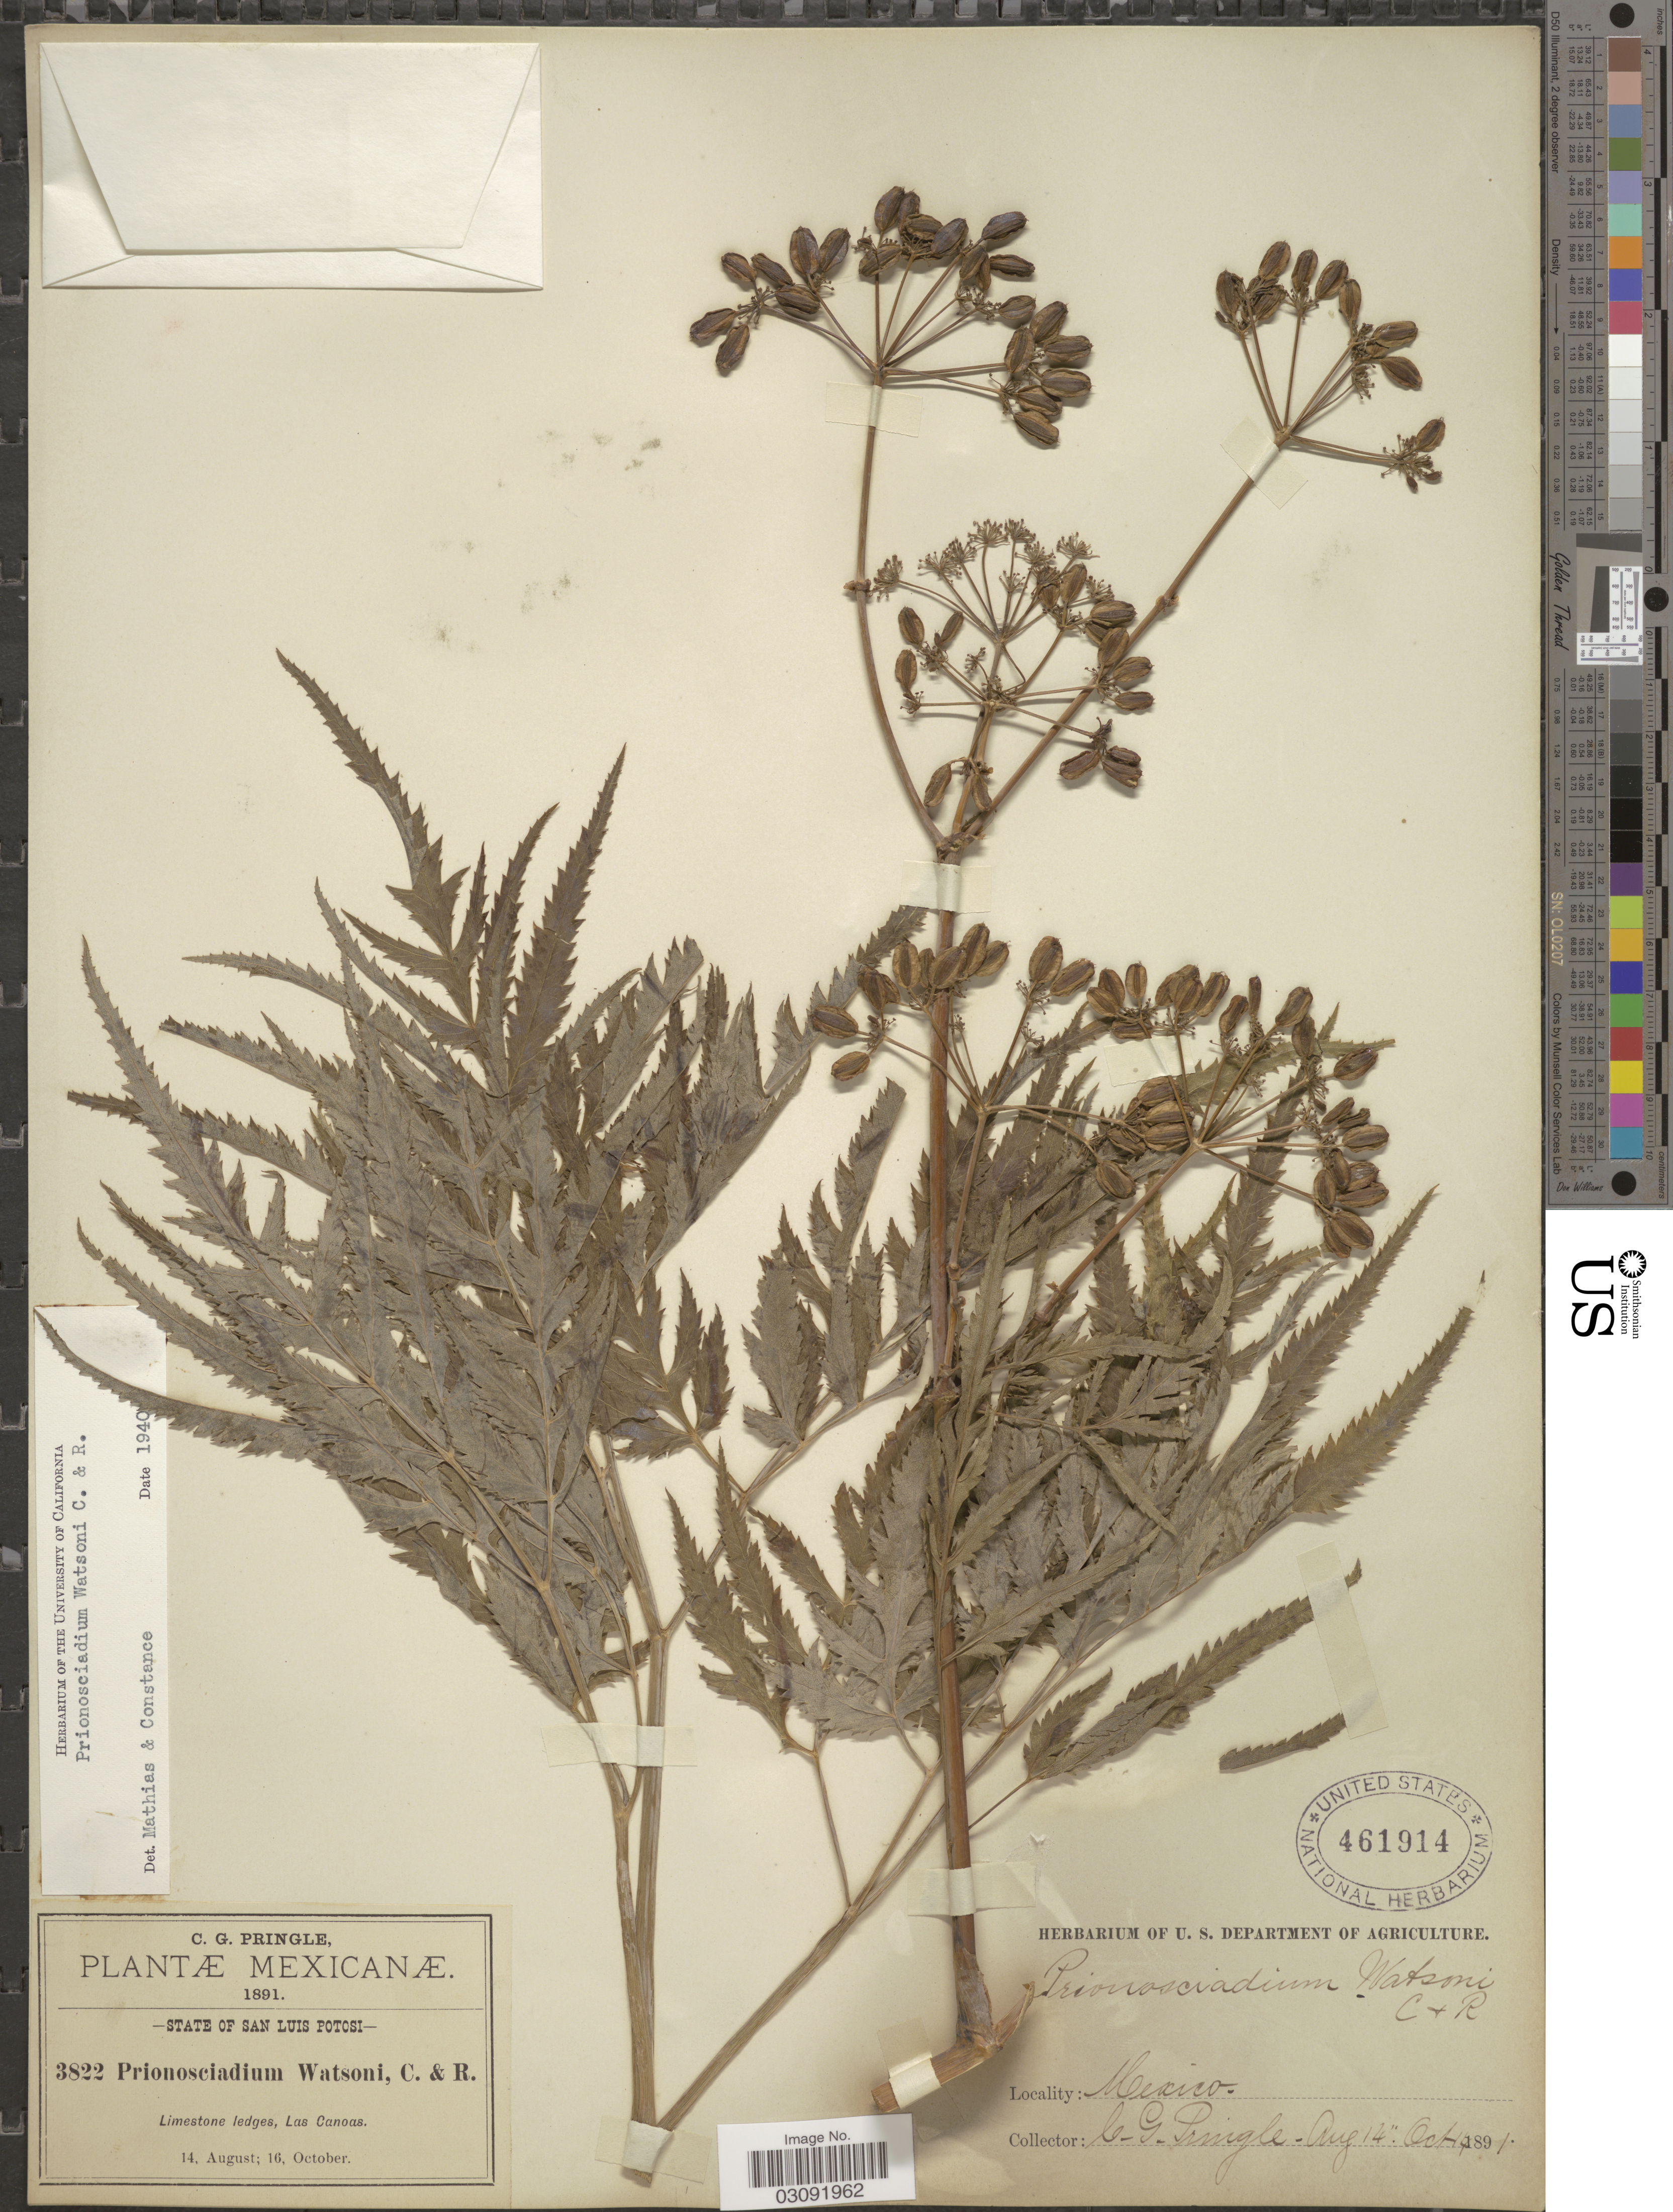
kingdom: Plantae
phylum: Tracheophyta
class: Magnoliopsida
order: Apiales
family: Apiaceae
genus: Prionosciadium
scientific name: Prionosciadium watsonii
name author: J.M. Coult. & Rose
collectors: C. G. Pringle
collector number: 3822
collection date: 1891-08-14/1891-10-16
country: Mexico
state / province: San Luis Potosí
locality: Limestone ledges, Las Canoas.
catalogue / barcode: US 461914